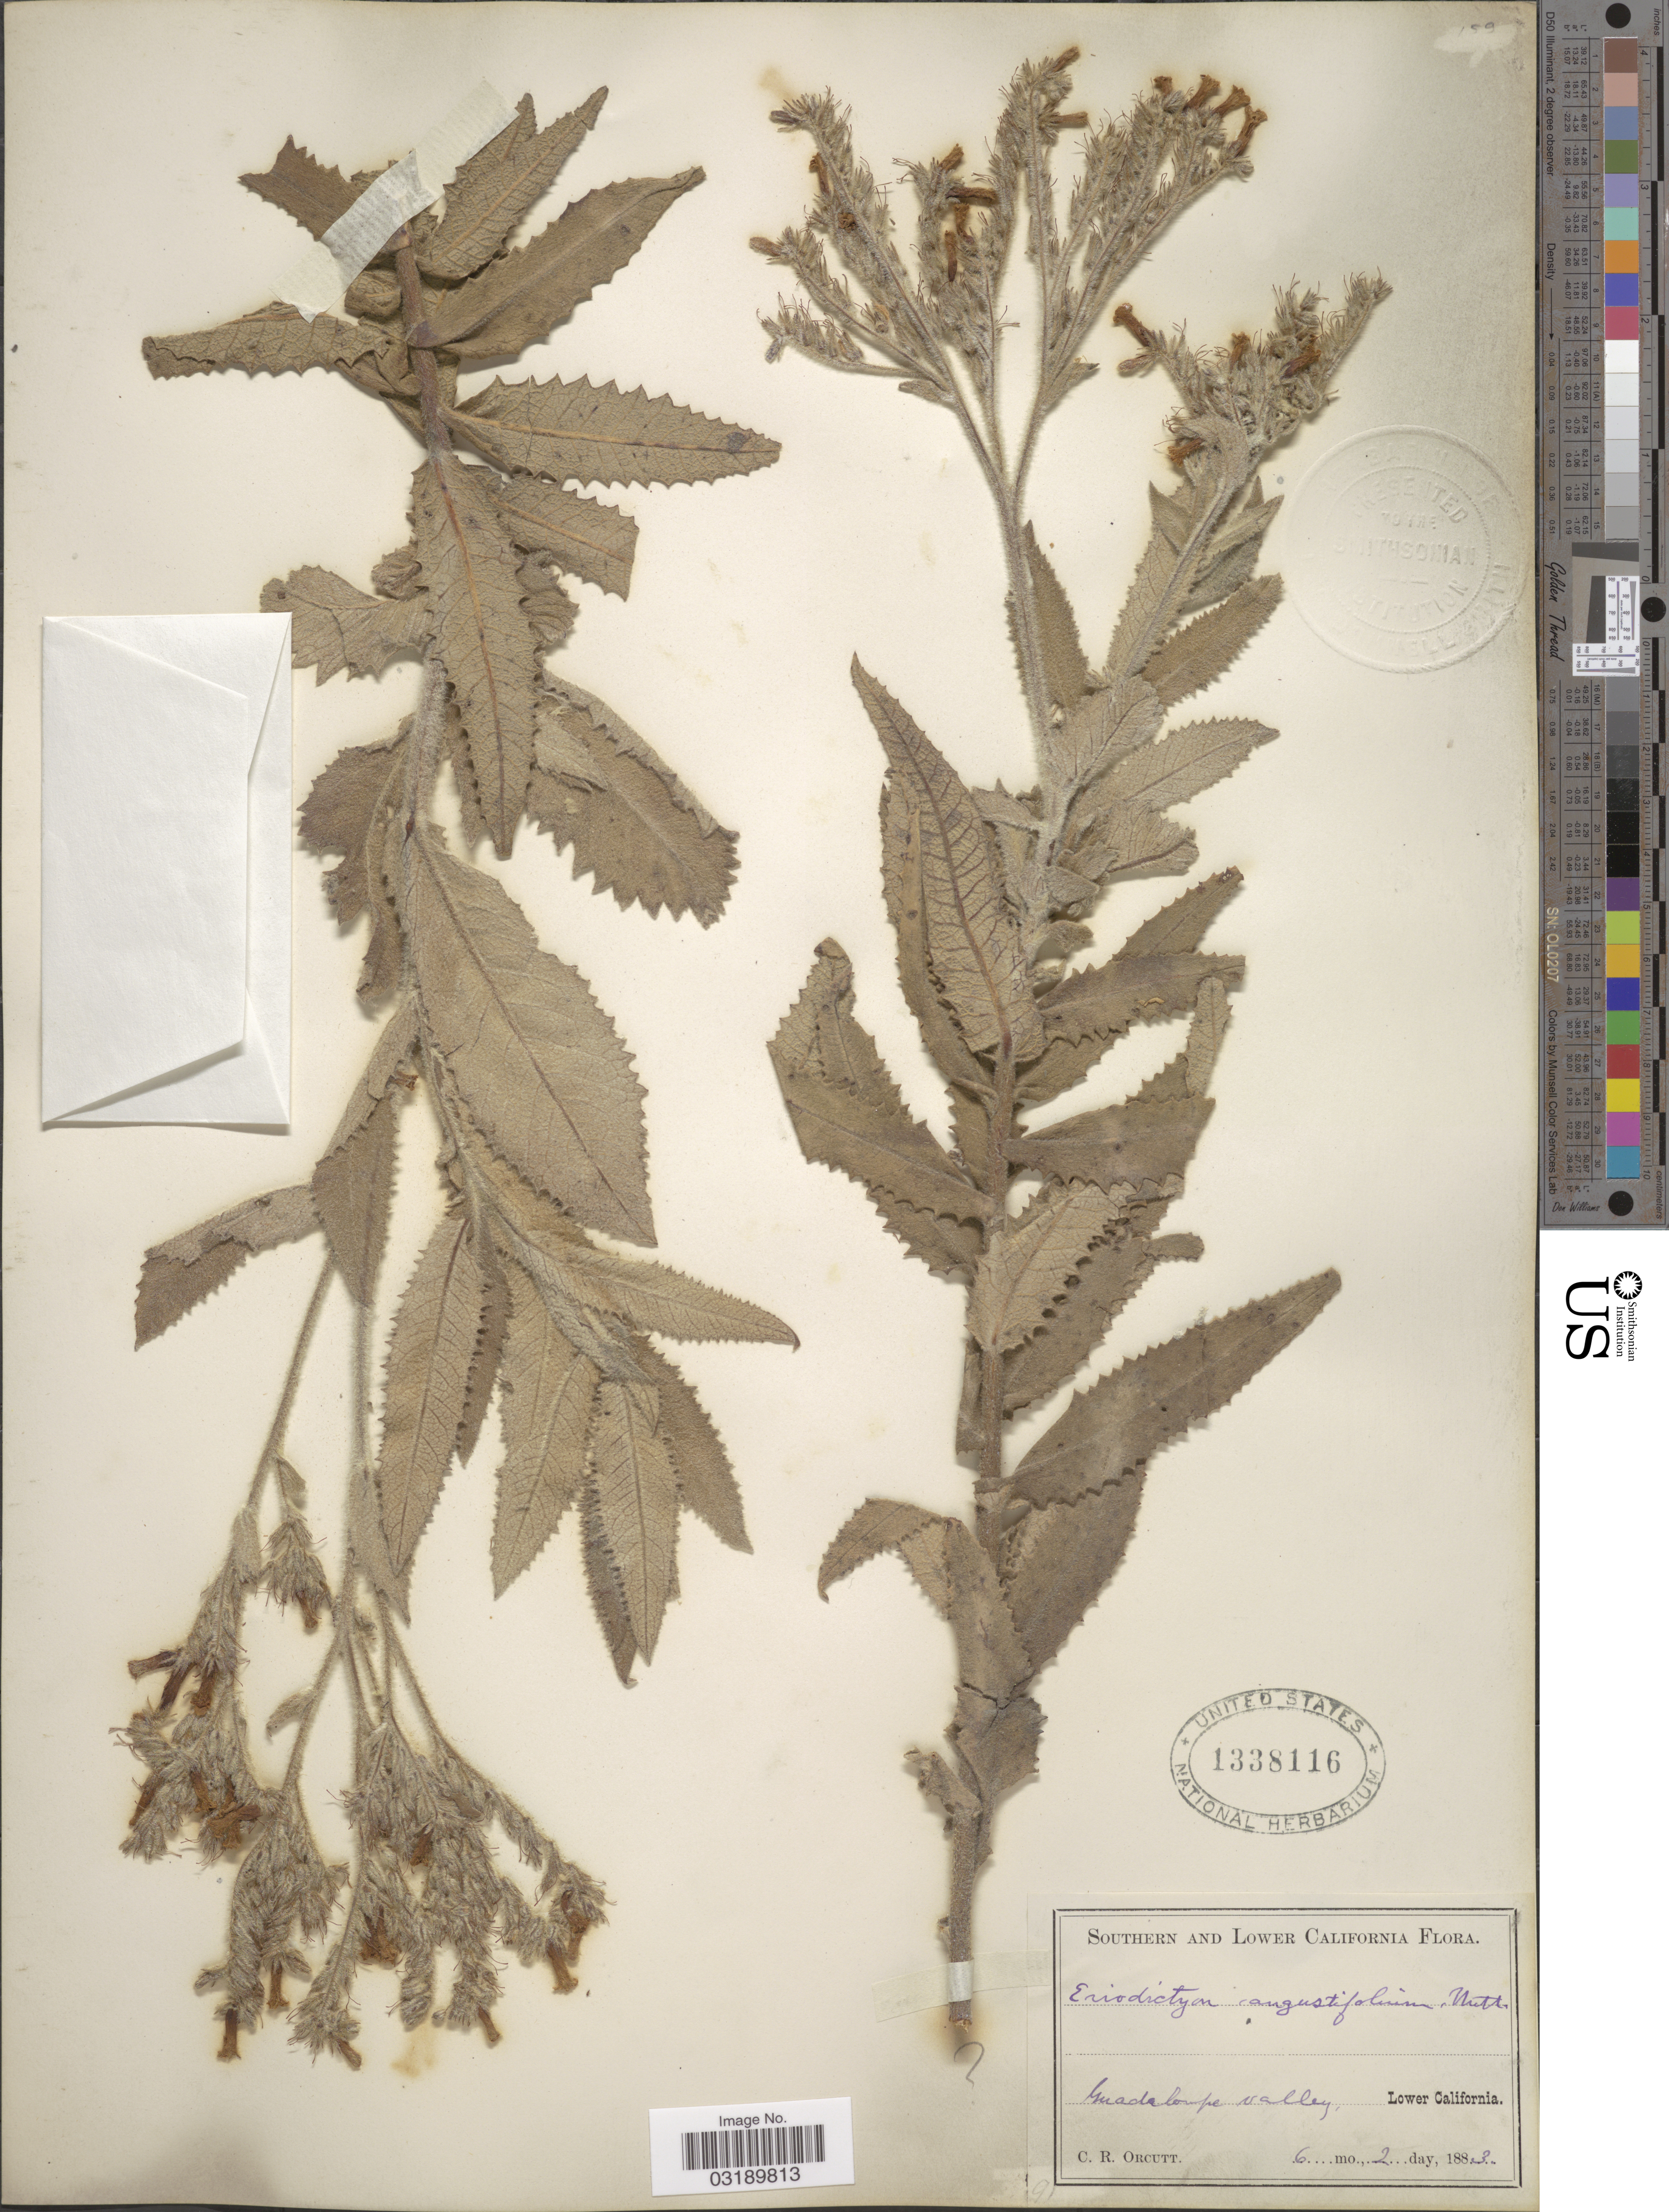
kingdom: Plantae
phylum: Tracheophyta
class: Magnoliopsida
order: Boraginales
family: Namaceae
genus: Eriodictyon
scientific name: Eriodictyon sessilifolium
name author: Greene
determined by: Rogers, Z. S.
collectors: C. R. Orcutt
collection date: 1883-06-02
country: Mexico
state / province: Baja California Norte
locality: Guadaloupe valley, Lower California.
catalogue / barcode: US 1338116